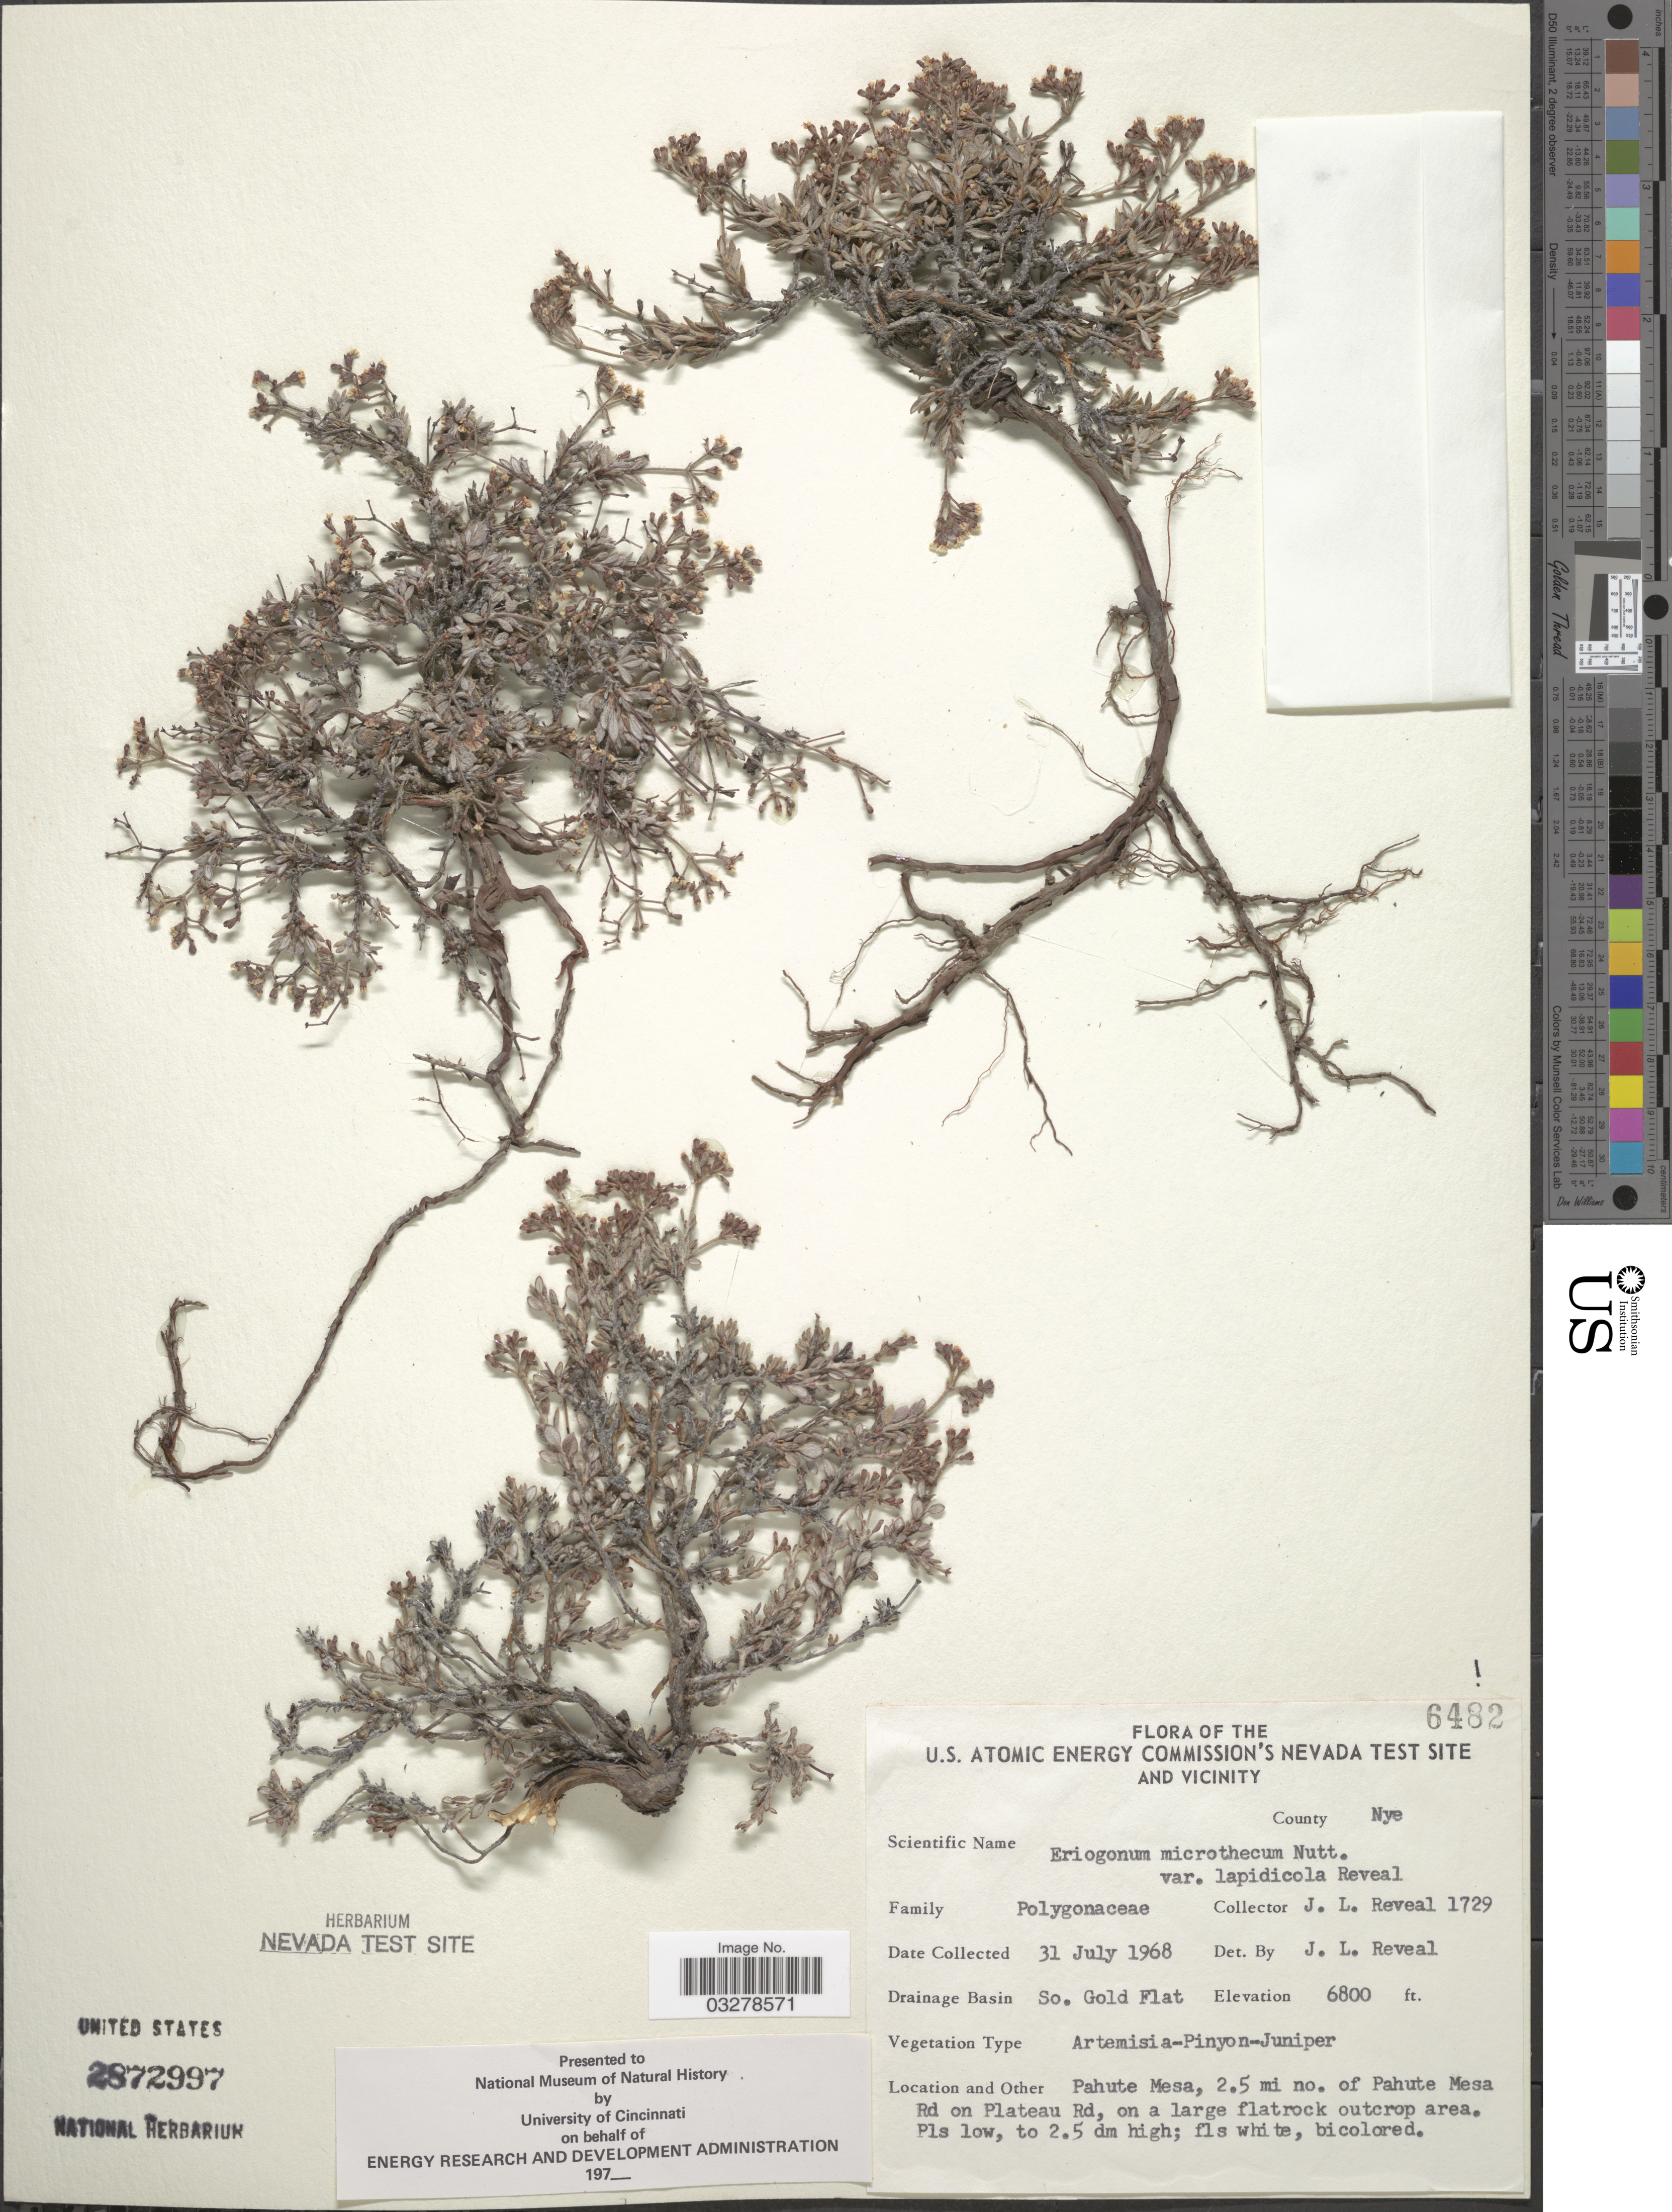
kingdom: Plantae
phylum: Tracheophyta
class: Magnoliopsida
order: Caryophyllales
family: Polygonaceae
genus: Eriogonum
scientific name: Eriogonum microtheca var. lapidicola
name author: Reveal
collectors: J. L. Reveal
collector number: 1729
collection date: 1968-07-31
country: United States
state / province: Nevada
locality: U.S. Atomic Energy Commission's Nevada Test Site and Vicinity. County Nye. Drainage Basin So. Gold Flat. Pahute Mesa, 2.5 mi no. of Pahute Mesa Rd on Plateau Rd.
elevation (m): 2073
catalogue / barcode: US 2872997